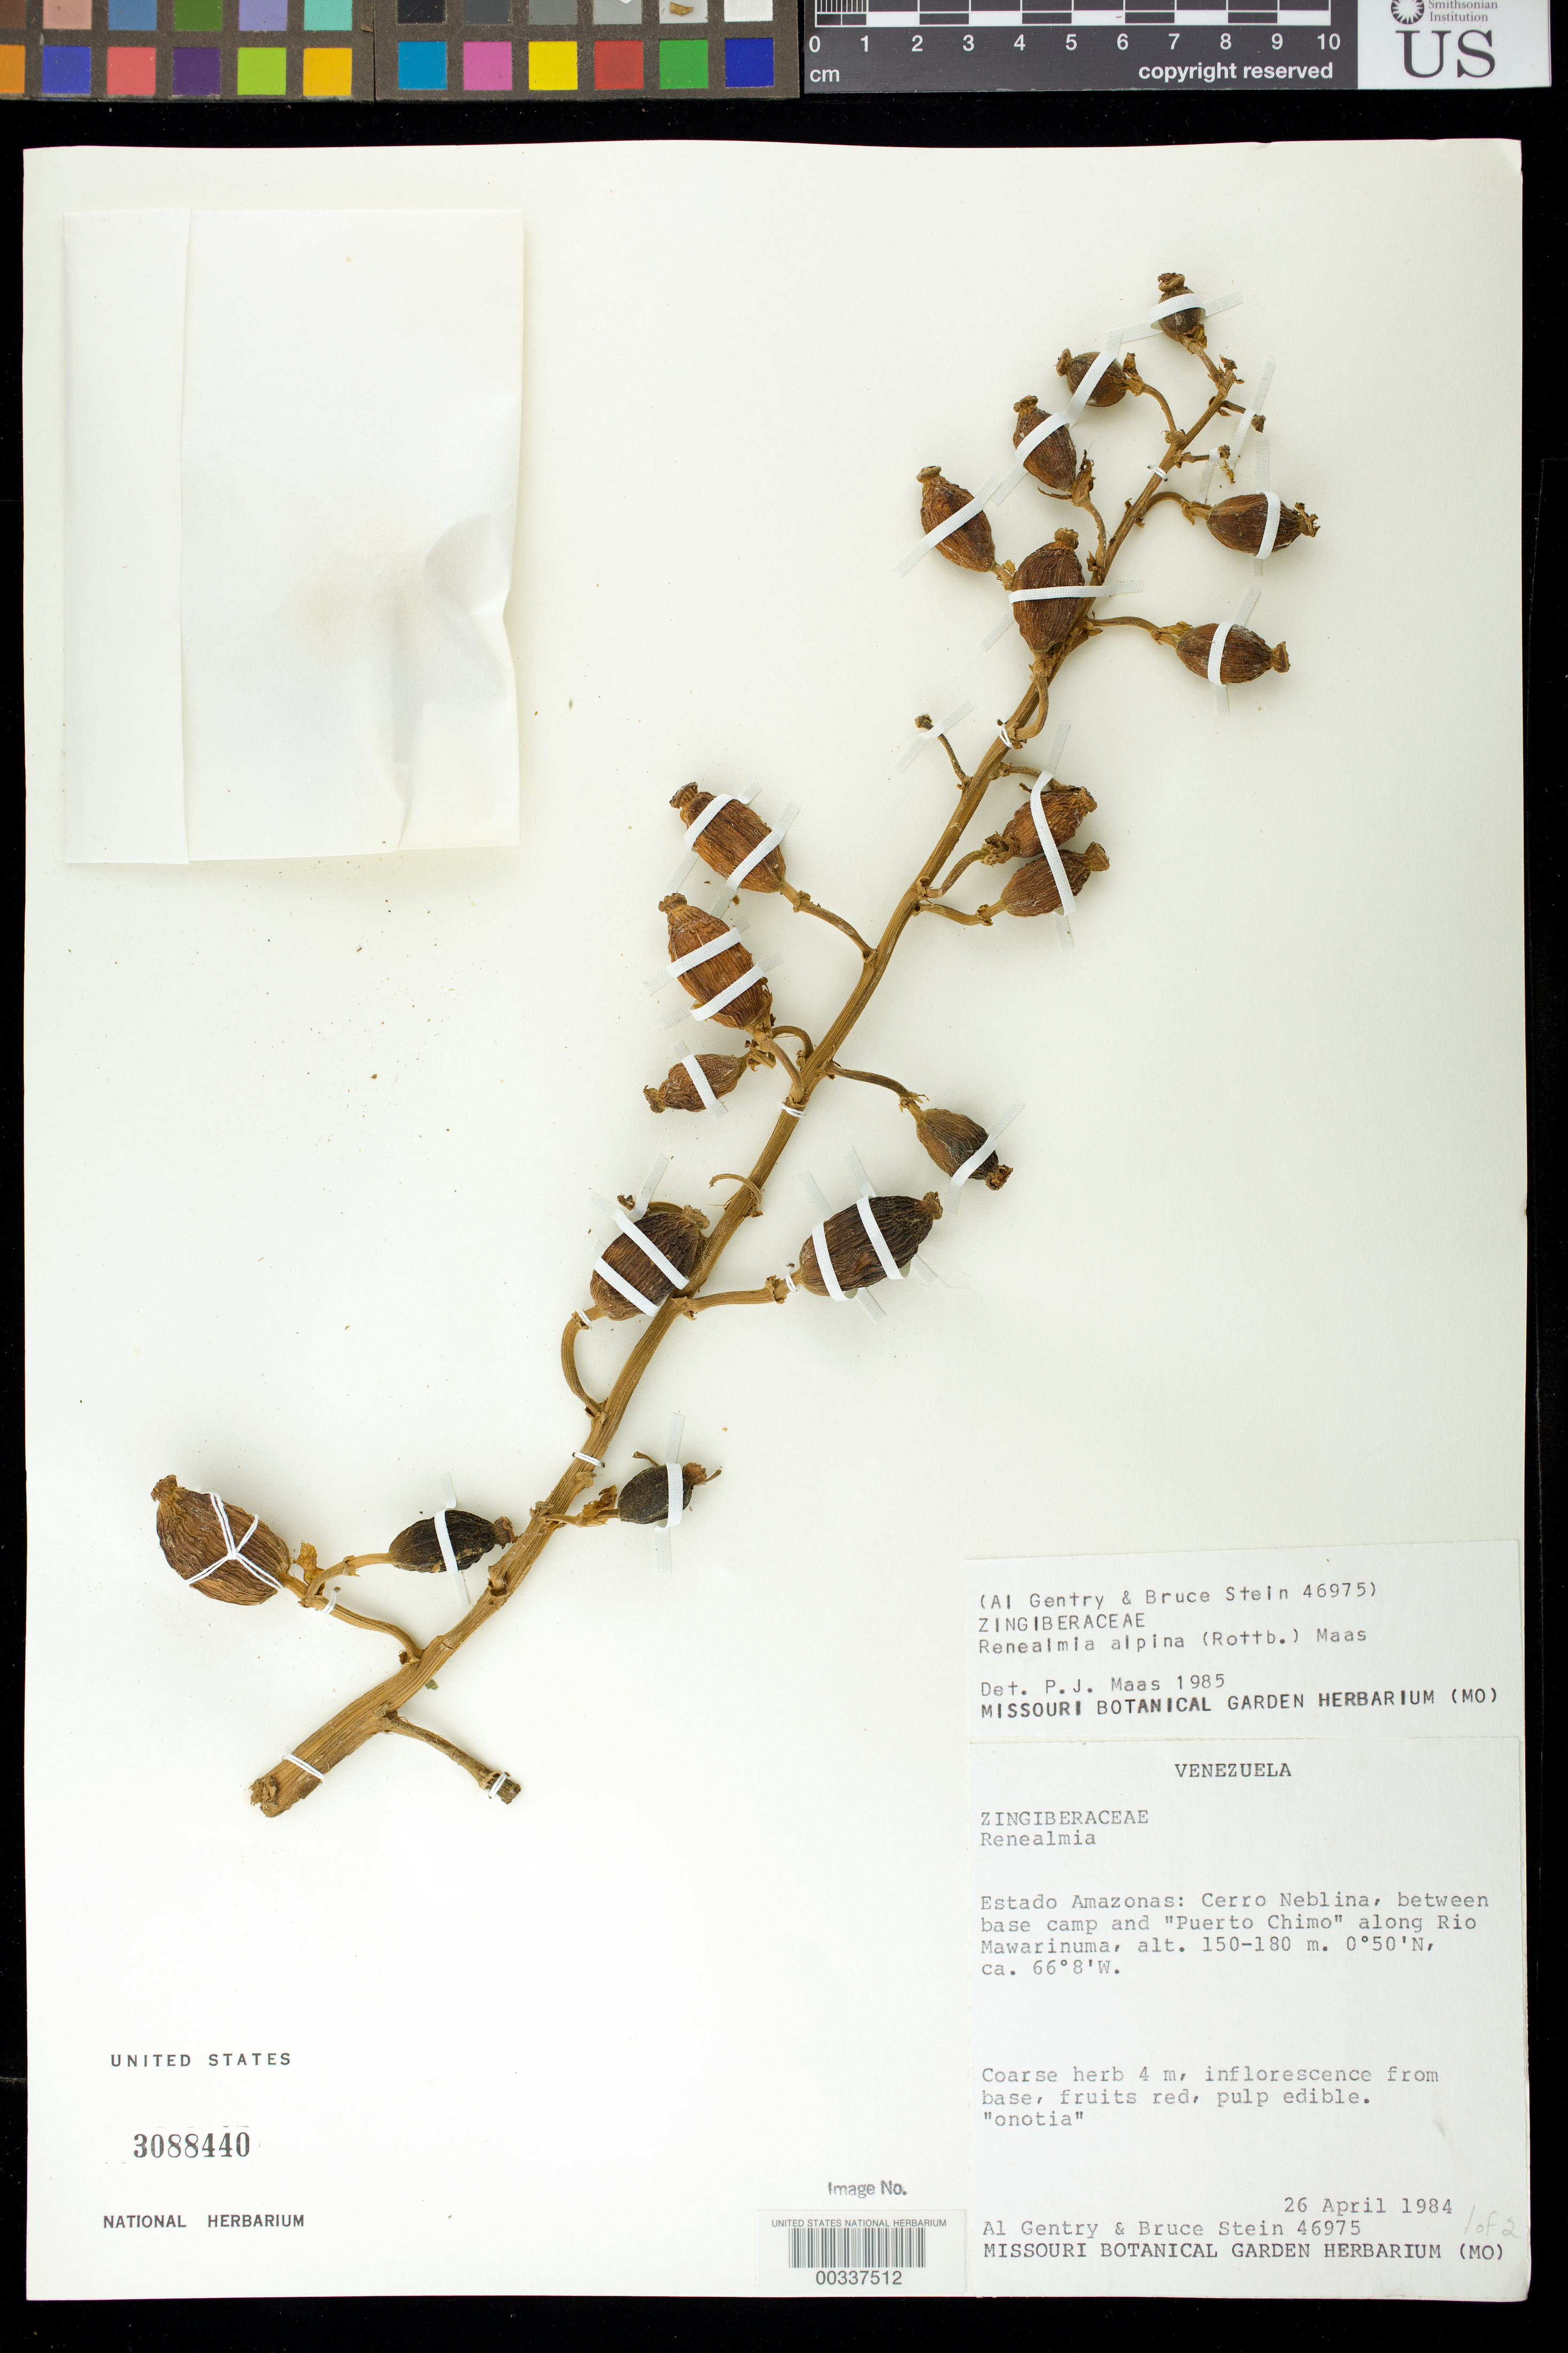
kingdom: Plantae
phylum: Tracheophyta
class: Liliopsida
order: Zingiberales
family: Zingiberaceae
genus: Renealmia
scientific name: Renealmia alpinia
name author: (Rottb.) Maas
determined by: Maas, Paul J. M.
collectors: A. H. Gentry & B. A. Stein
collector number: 46975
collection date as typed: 26 Apr 1984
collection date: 1984-04-26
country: Venezuela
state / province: Amazonas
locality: Cerro neblina, between base camp and "puerto chimo" along rio mawarinuma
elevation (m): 150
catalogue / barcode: US 3088440